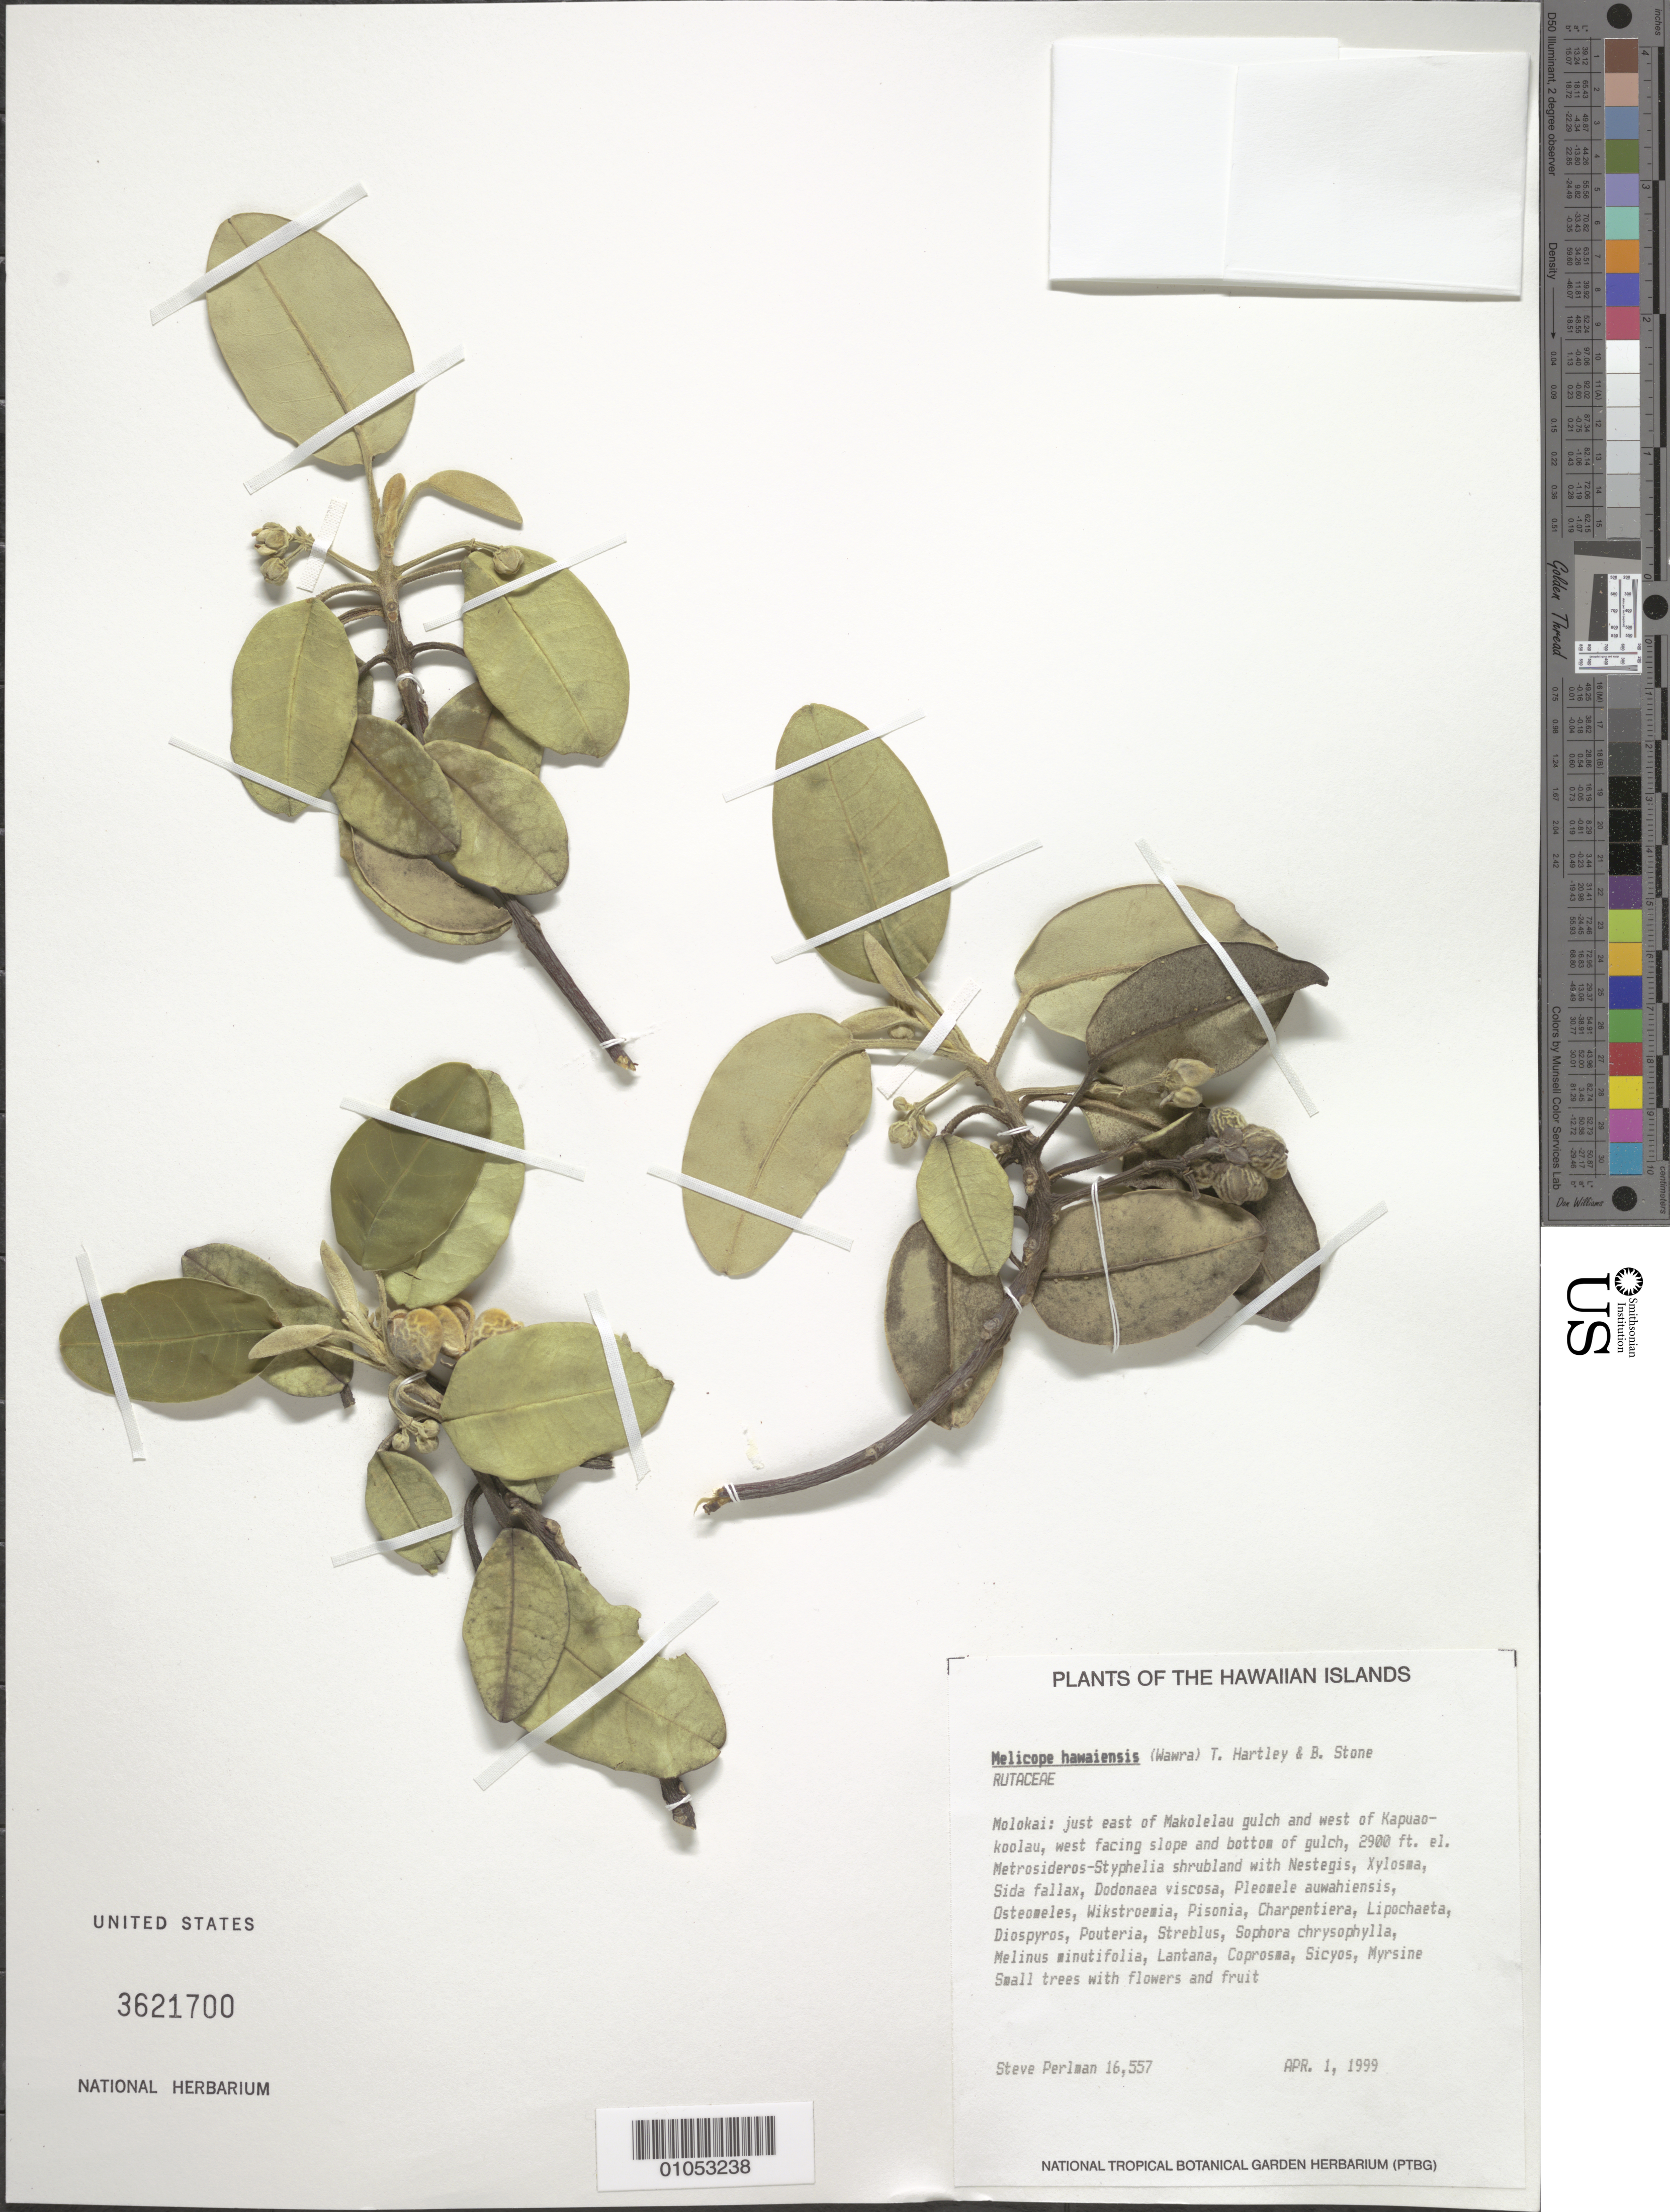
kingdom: Plantae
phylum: Tracheophyta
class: Magnoliopsida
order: Sapindales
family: Rutaceae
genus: Melicope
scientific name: Melicope hawaiensis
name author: (Wawra) T.G. Hartley & B.C. Stone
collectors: S. P. Perlman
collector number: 16557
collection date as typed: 1 Apr 1999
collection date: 1999-04-01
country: United States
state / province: Hawaii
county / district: Kauai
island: Moloka'i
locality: Just east of Makolelau gulch and west of Kapuaokoolau, west-facing slope and bottom of gulch.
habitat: Shrubland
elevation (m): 884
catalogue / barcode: US 3621700